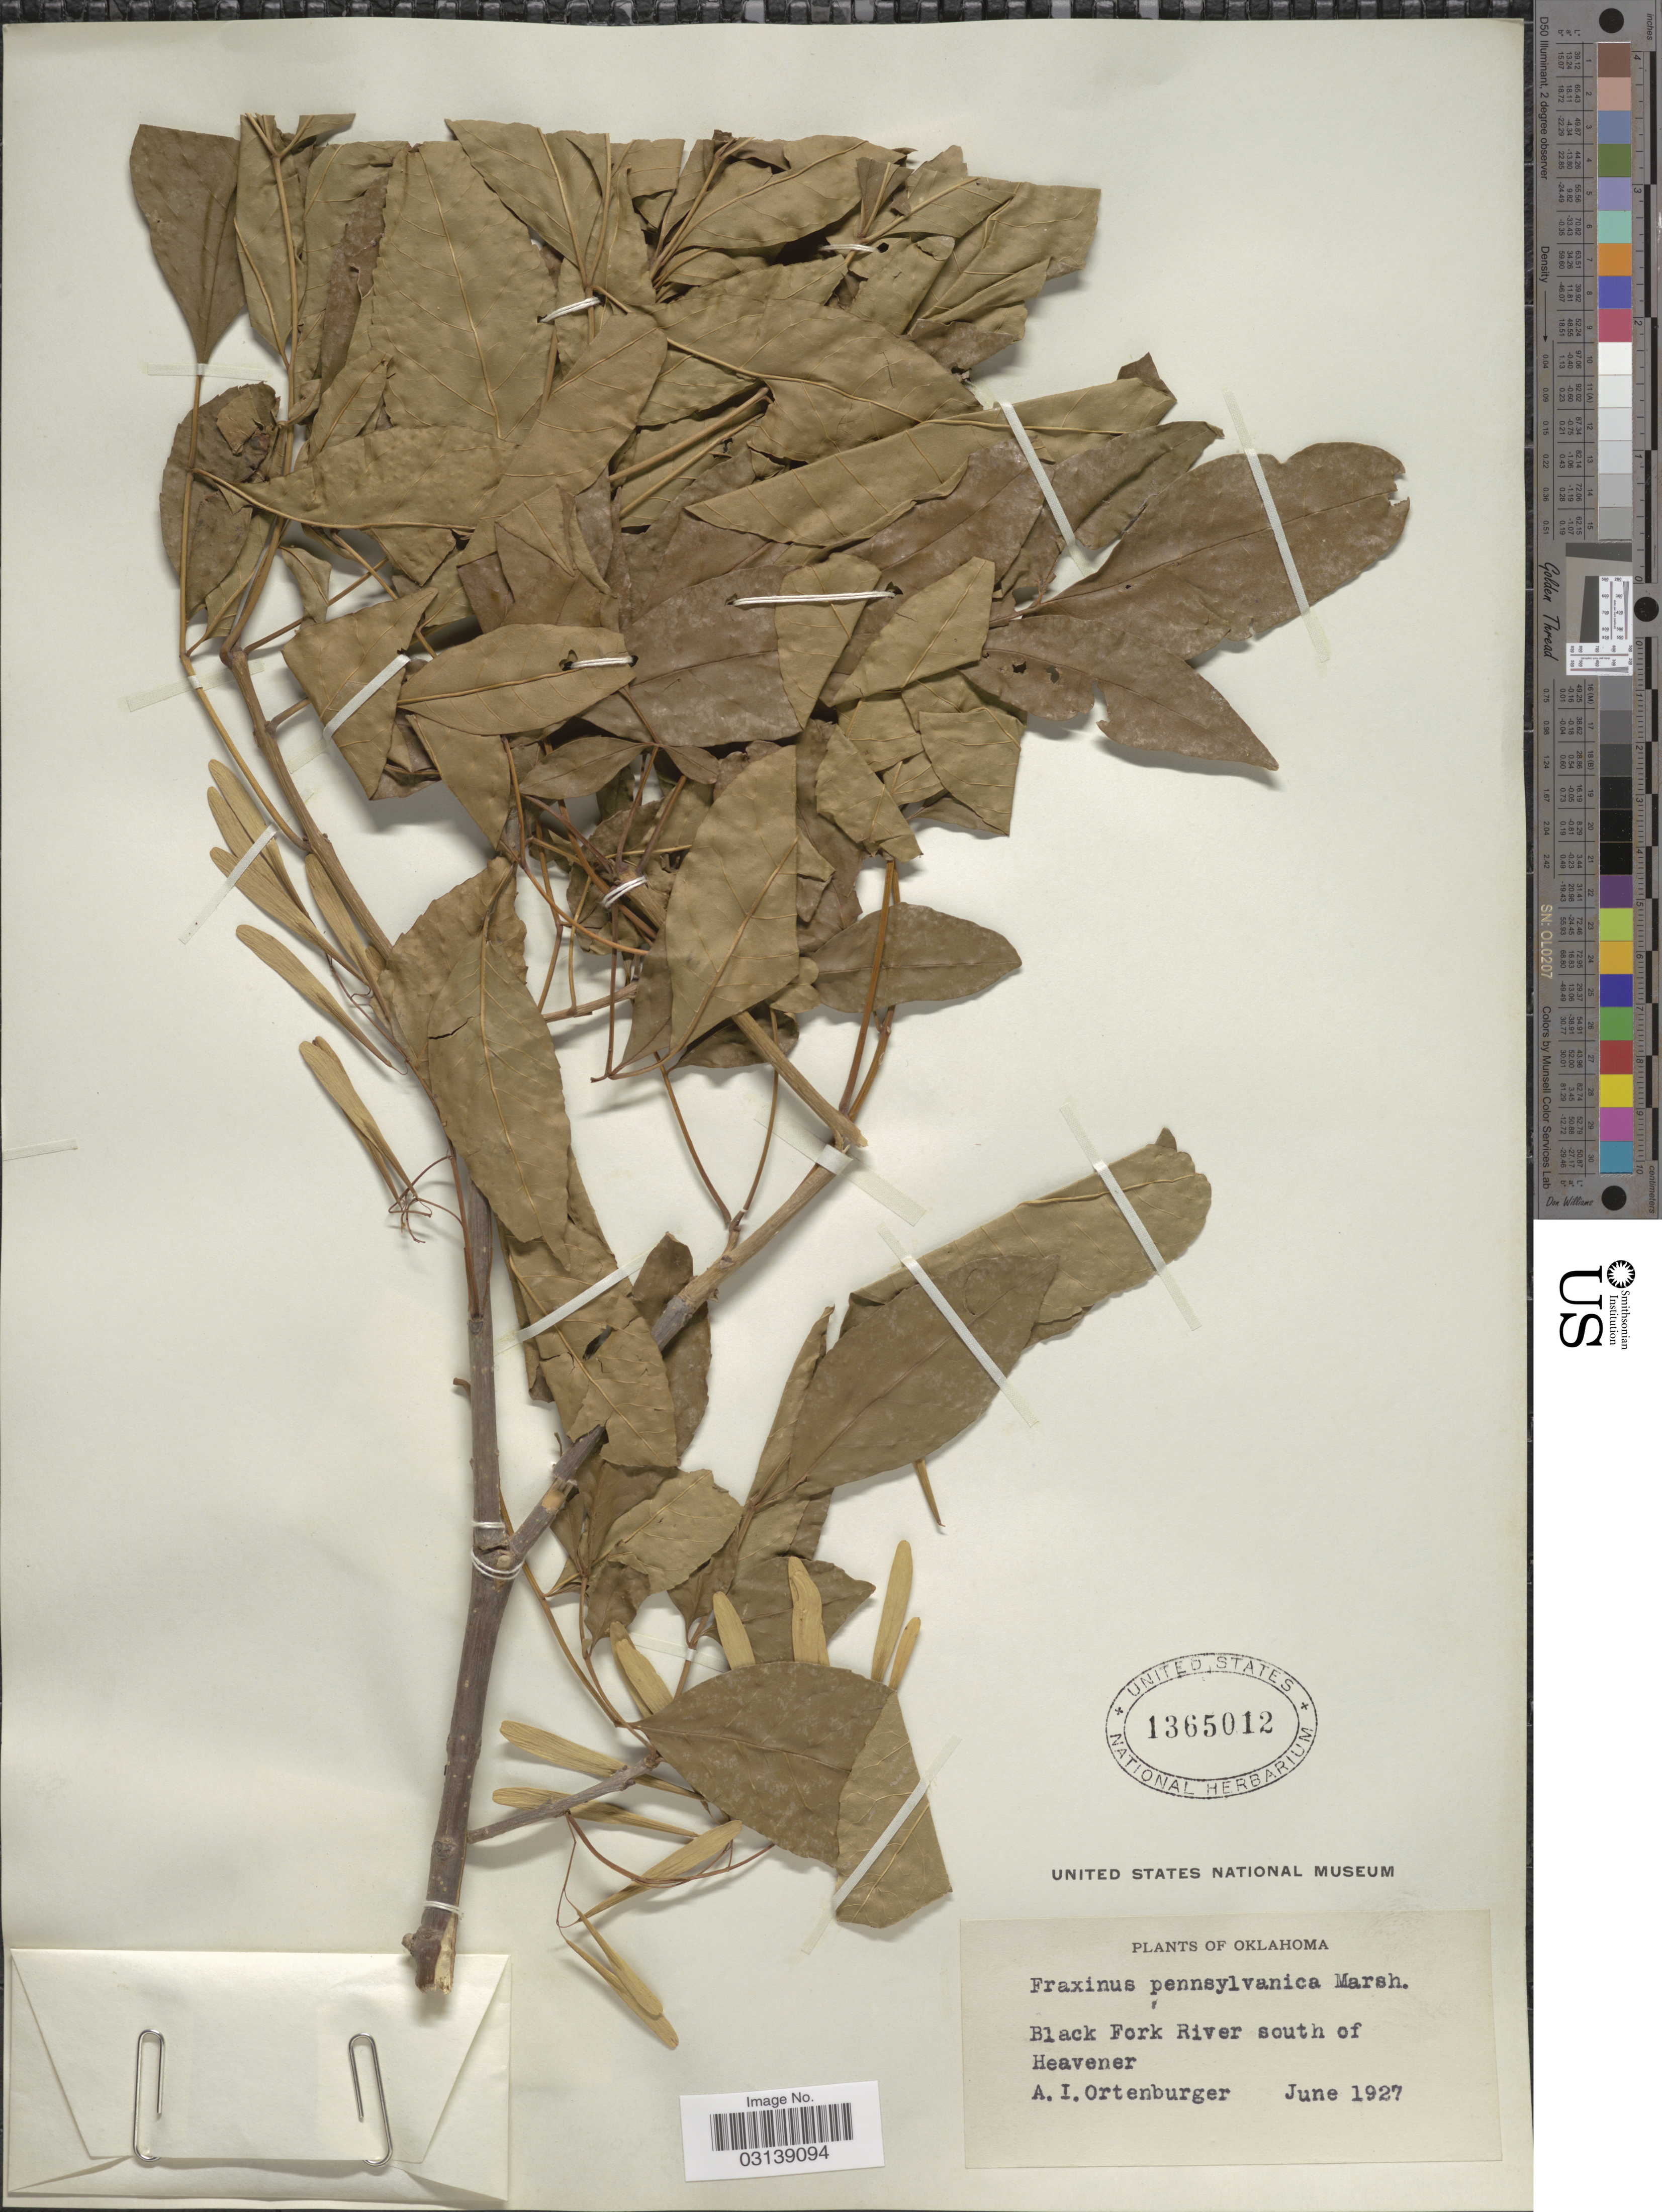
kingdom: Plantae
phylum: Tracheophyta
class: Magnoliopsida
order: Lamiales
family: Oleaceae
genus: Fraxinus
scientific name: Fraxinus pennsylvanica var. lanceolata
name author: Sarg.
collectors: A. Ortenburger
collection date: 1927-06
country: United States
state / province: Oklahoma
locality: Black Fork River south of Heavener.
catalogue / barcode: US 1365012